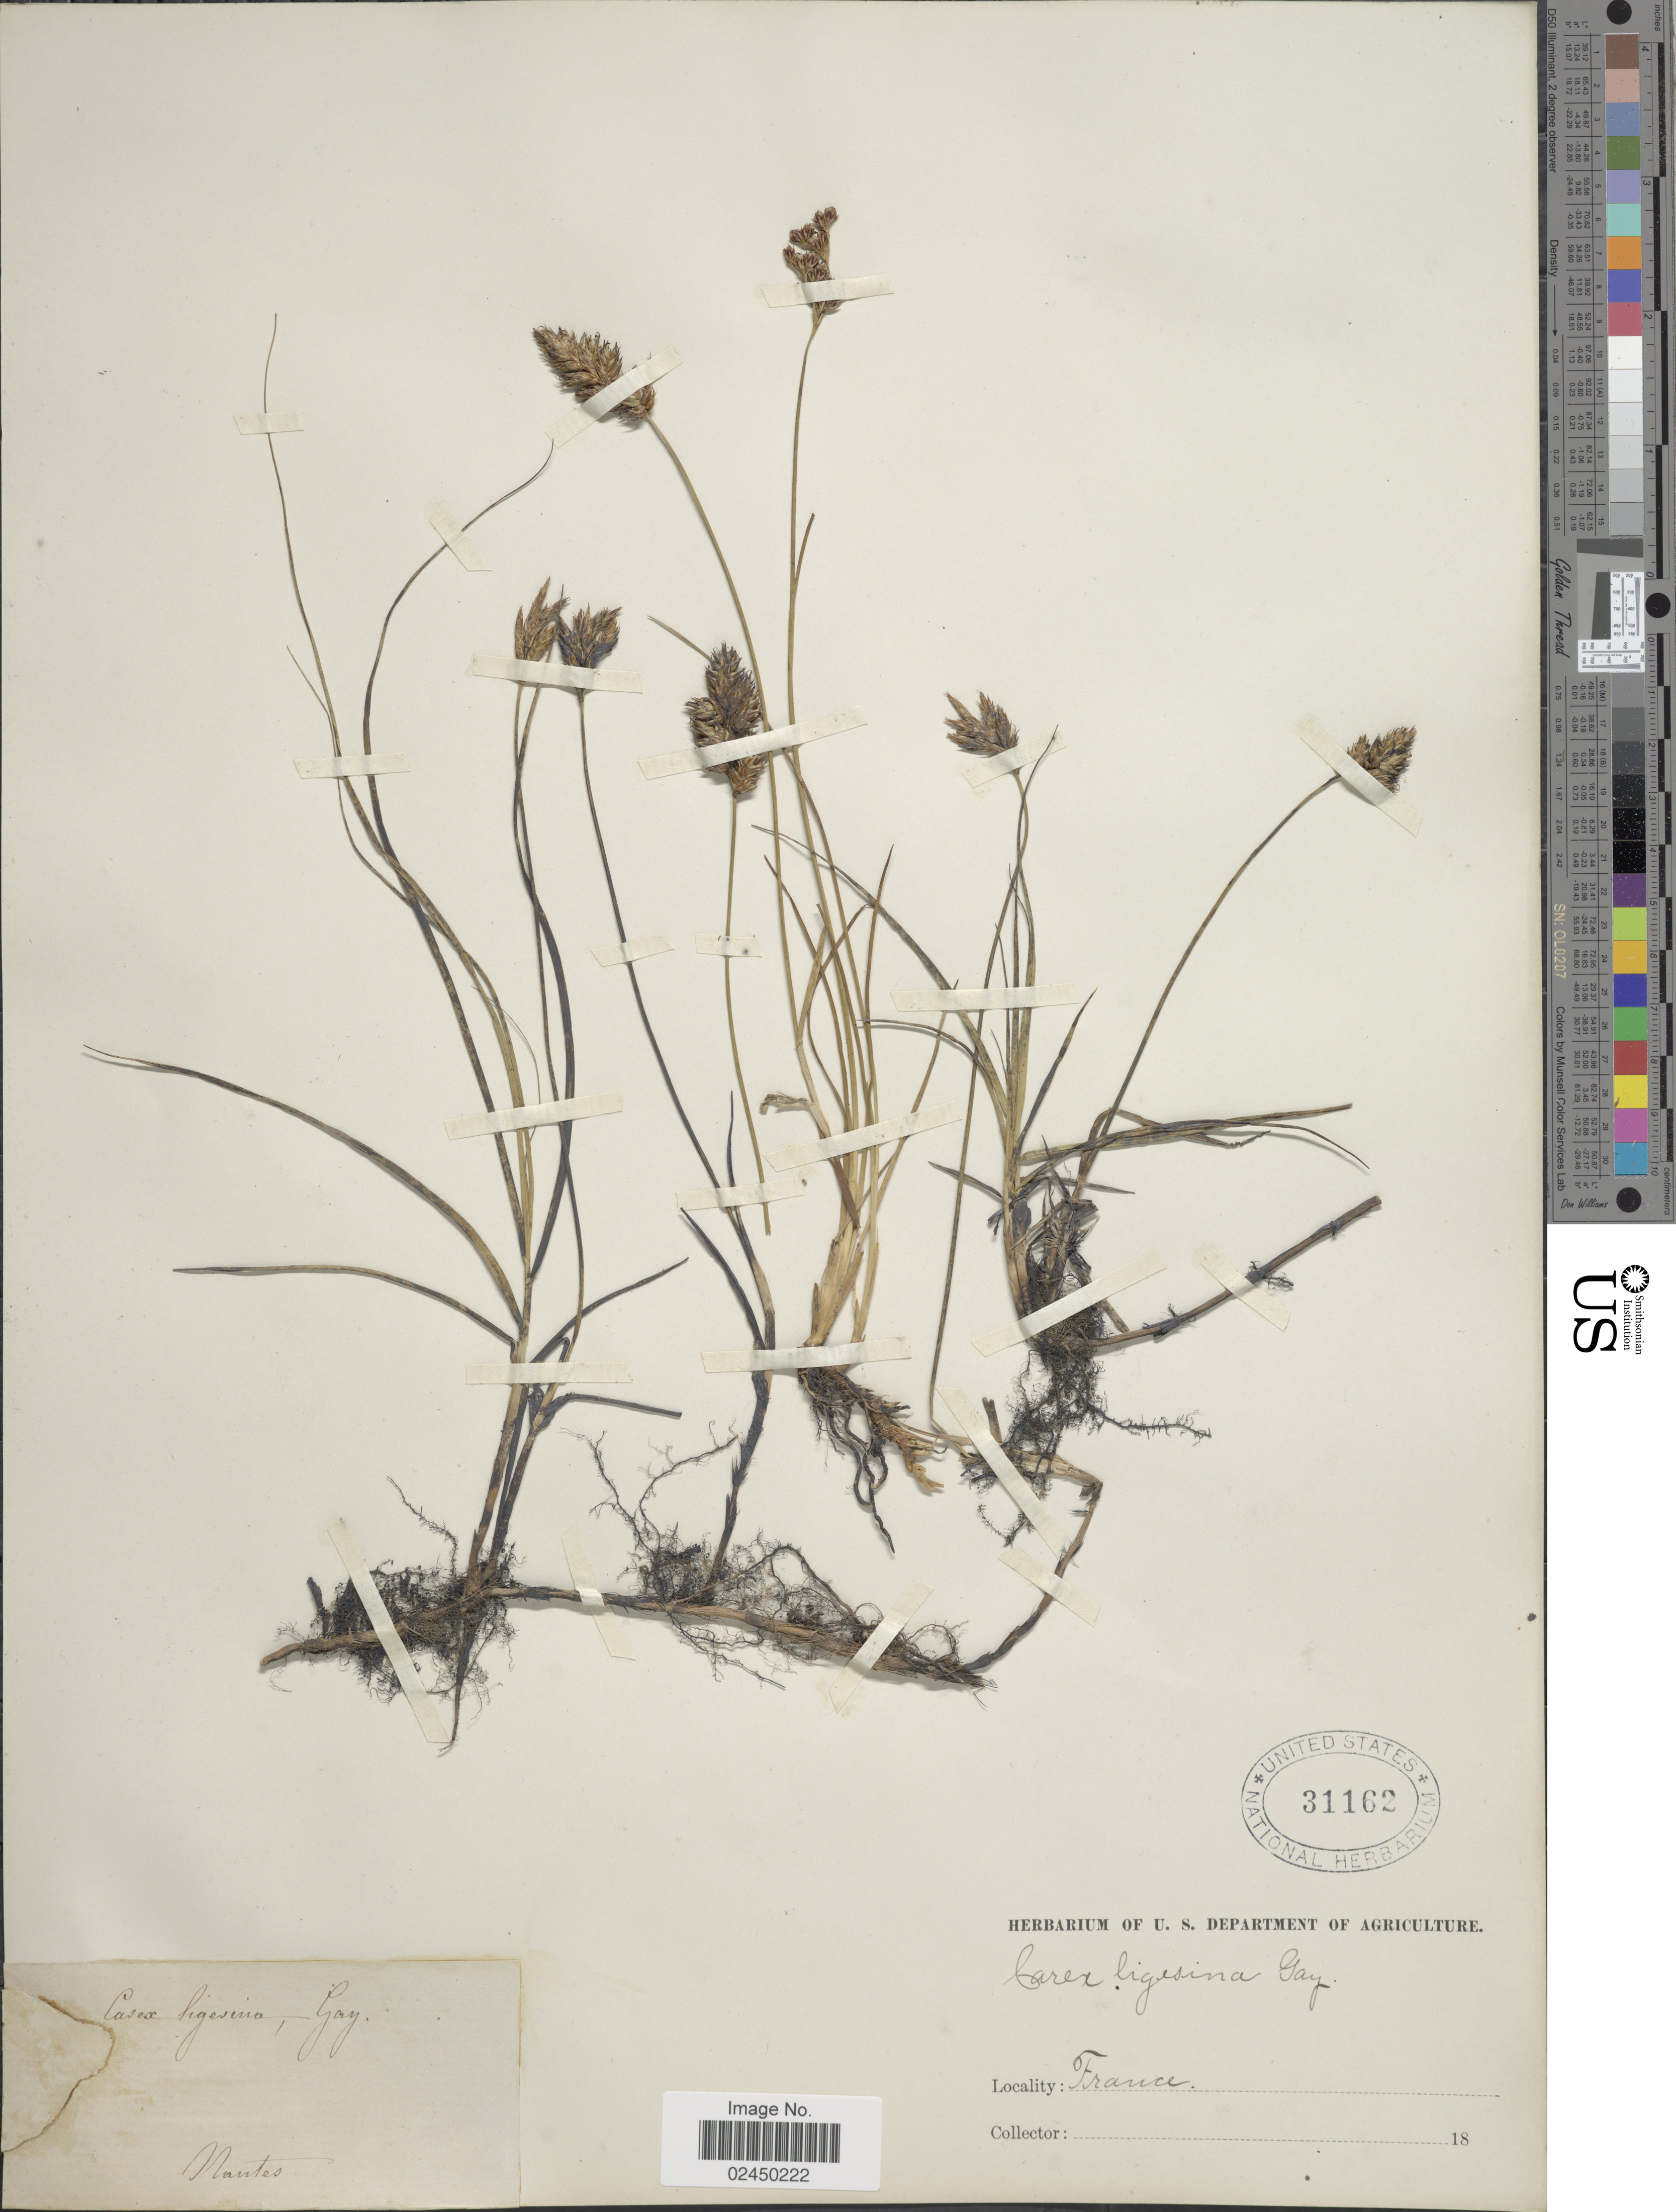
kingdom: Plantae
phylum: Tracheophyta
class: Liliopsida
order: Poales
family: Cyperaceae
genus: Carex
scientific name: Carex colchica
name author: J. Gay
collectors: ex herb. U. S. Department of Agriculture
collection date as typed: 18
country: France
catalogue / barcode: US 31162